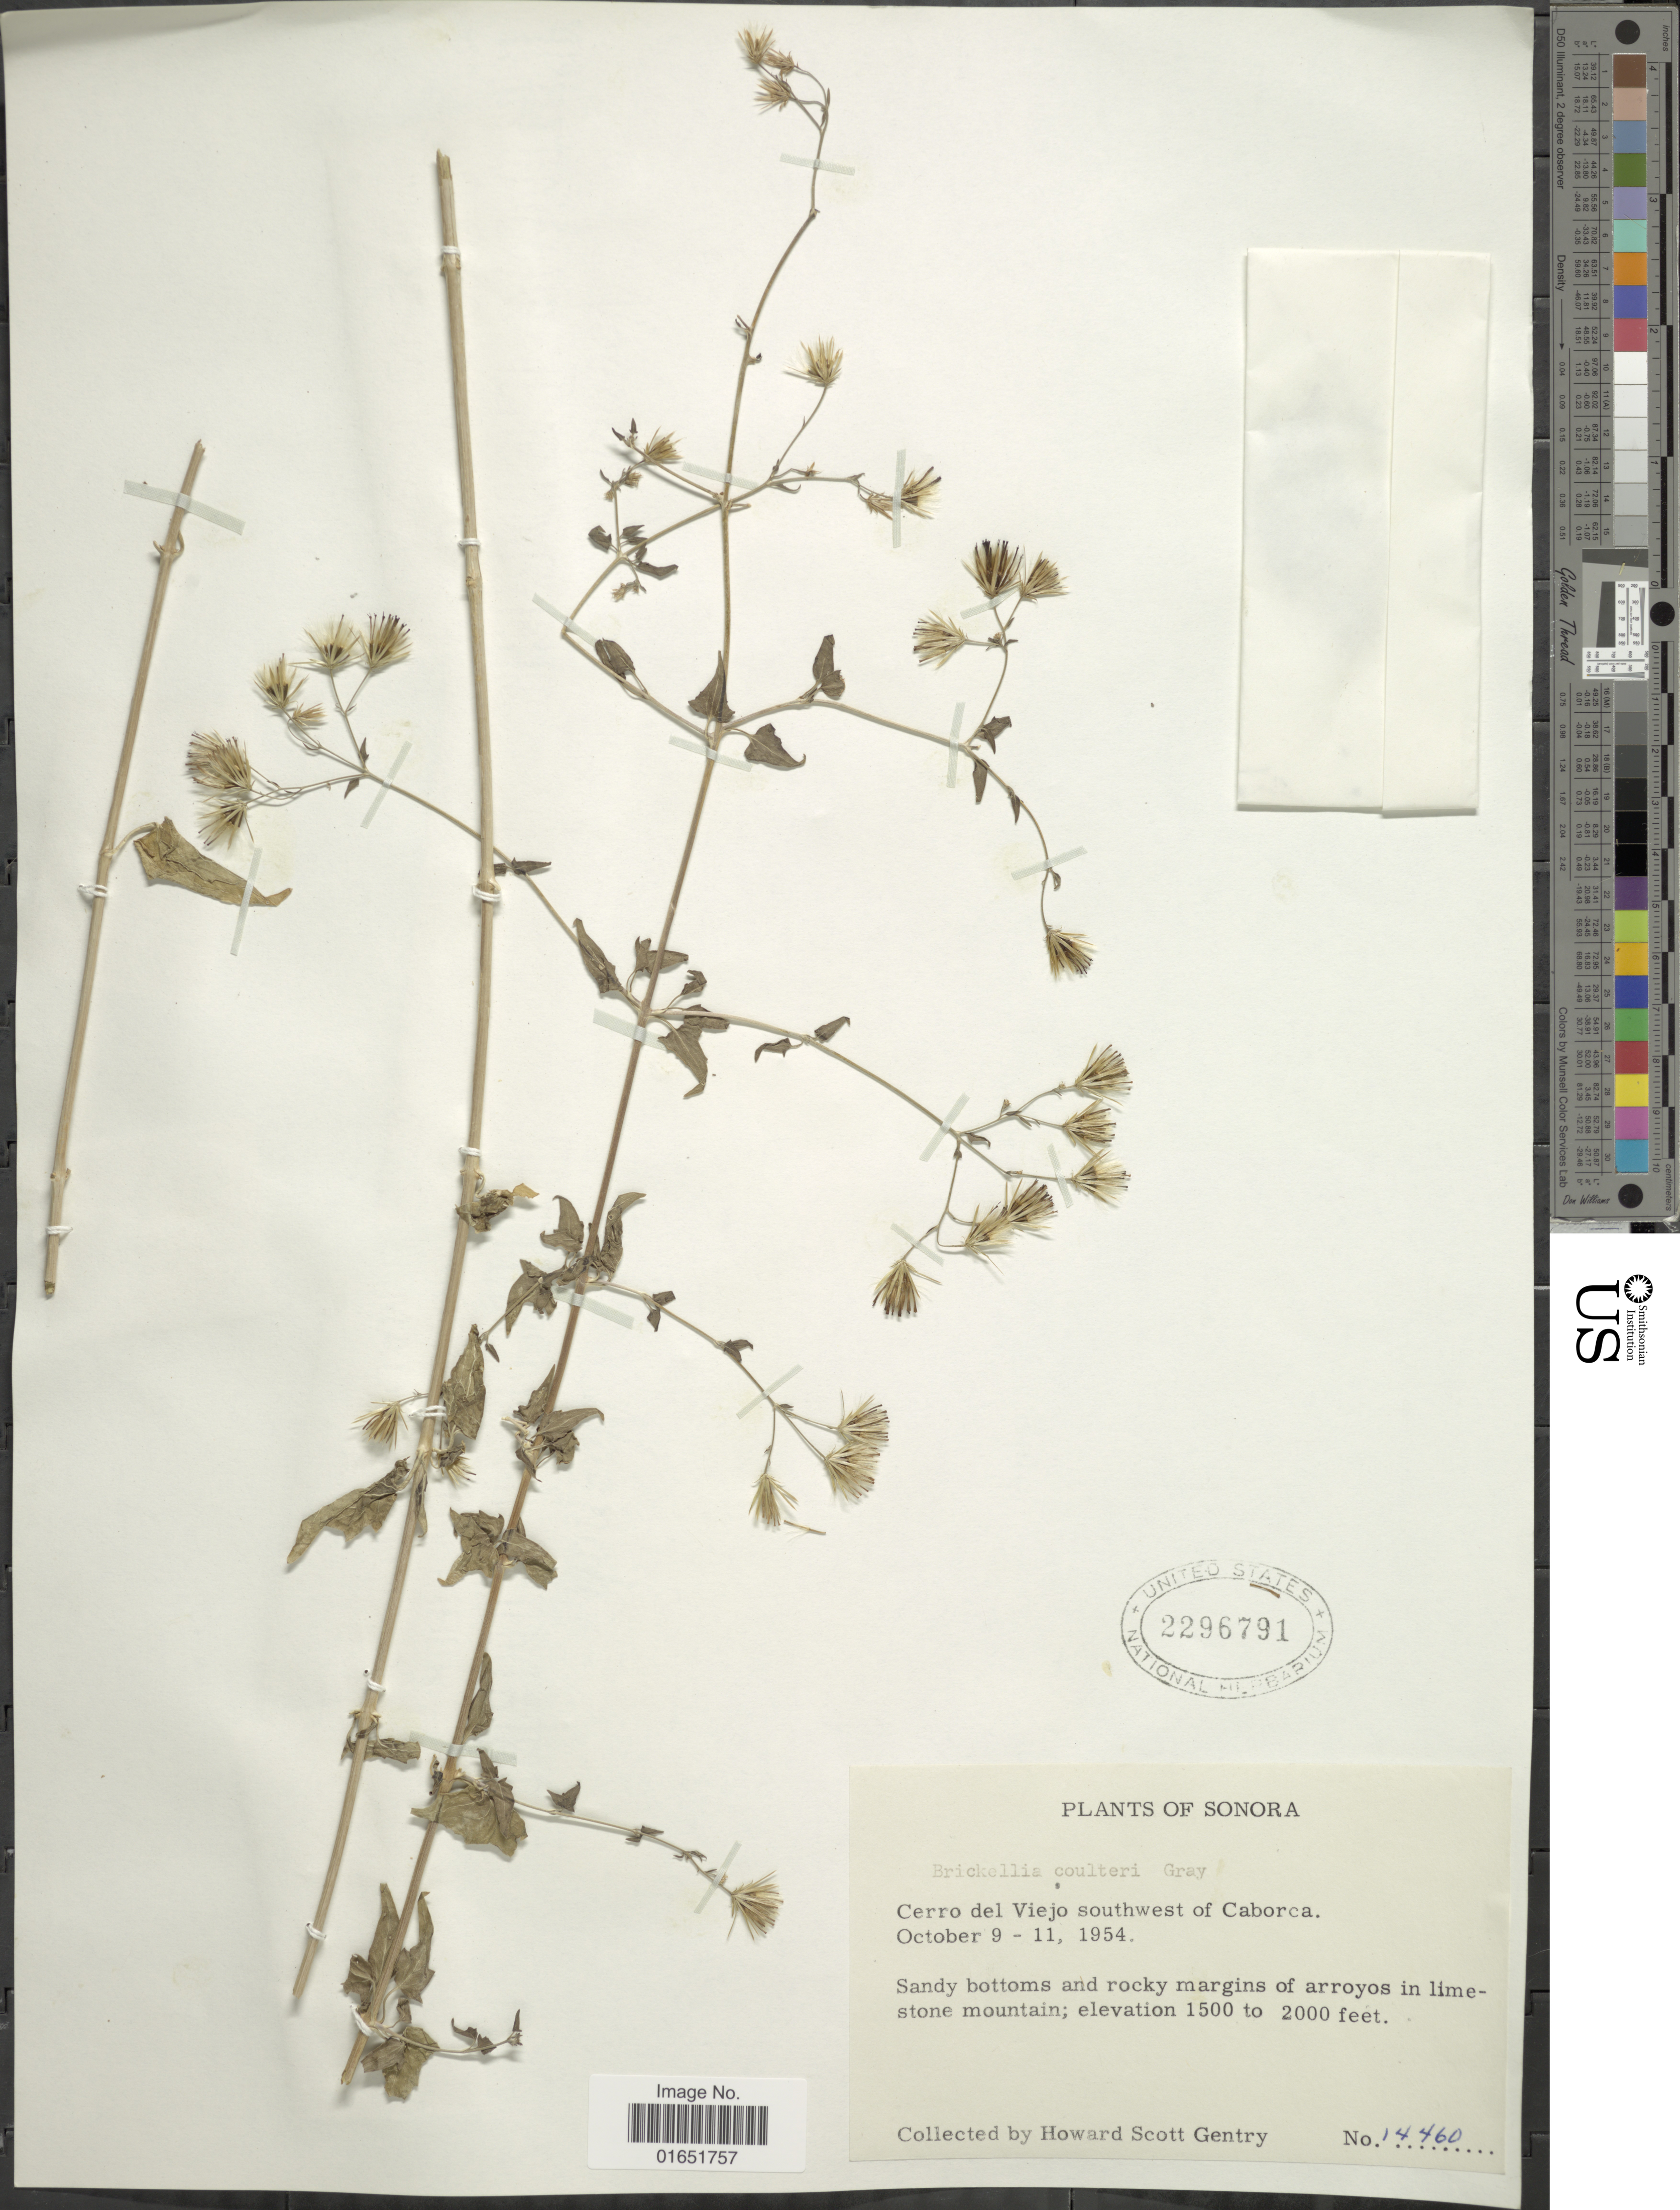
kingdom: Plantae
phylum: Tracheophyta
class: Magnoliopsida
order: Asterales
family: Asteraceae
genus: Brickellia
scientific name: Brickellia coulteri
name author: A. Gray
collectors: H. S. Gentry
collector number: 14460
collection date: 1954-10-09/1954-10-11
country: Mexico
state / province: Sonora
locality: Cerro del Viejo southwest of Caborca, Sandy bottoms and rocky margins of arroyos in limestone mountain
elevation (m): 457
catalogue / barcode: US 2296791